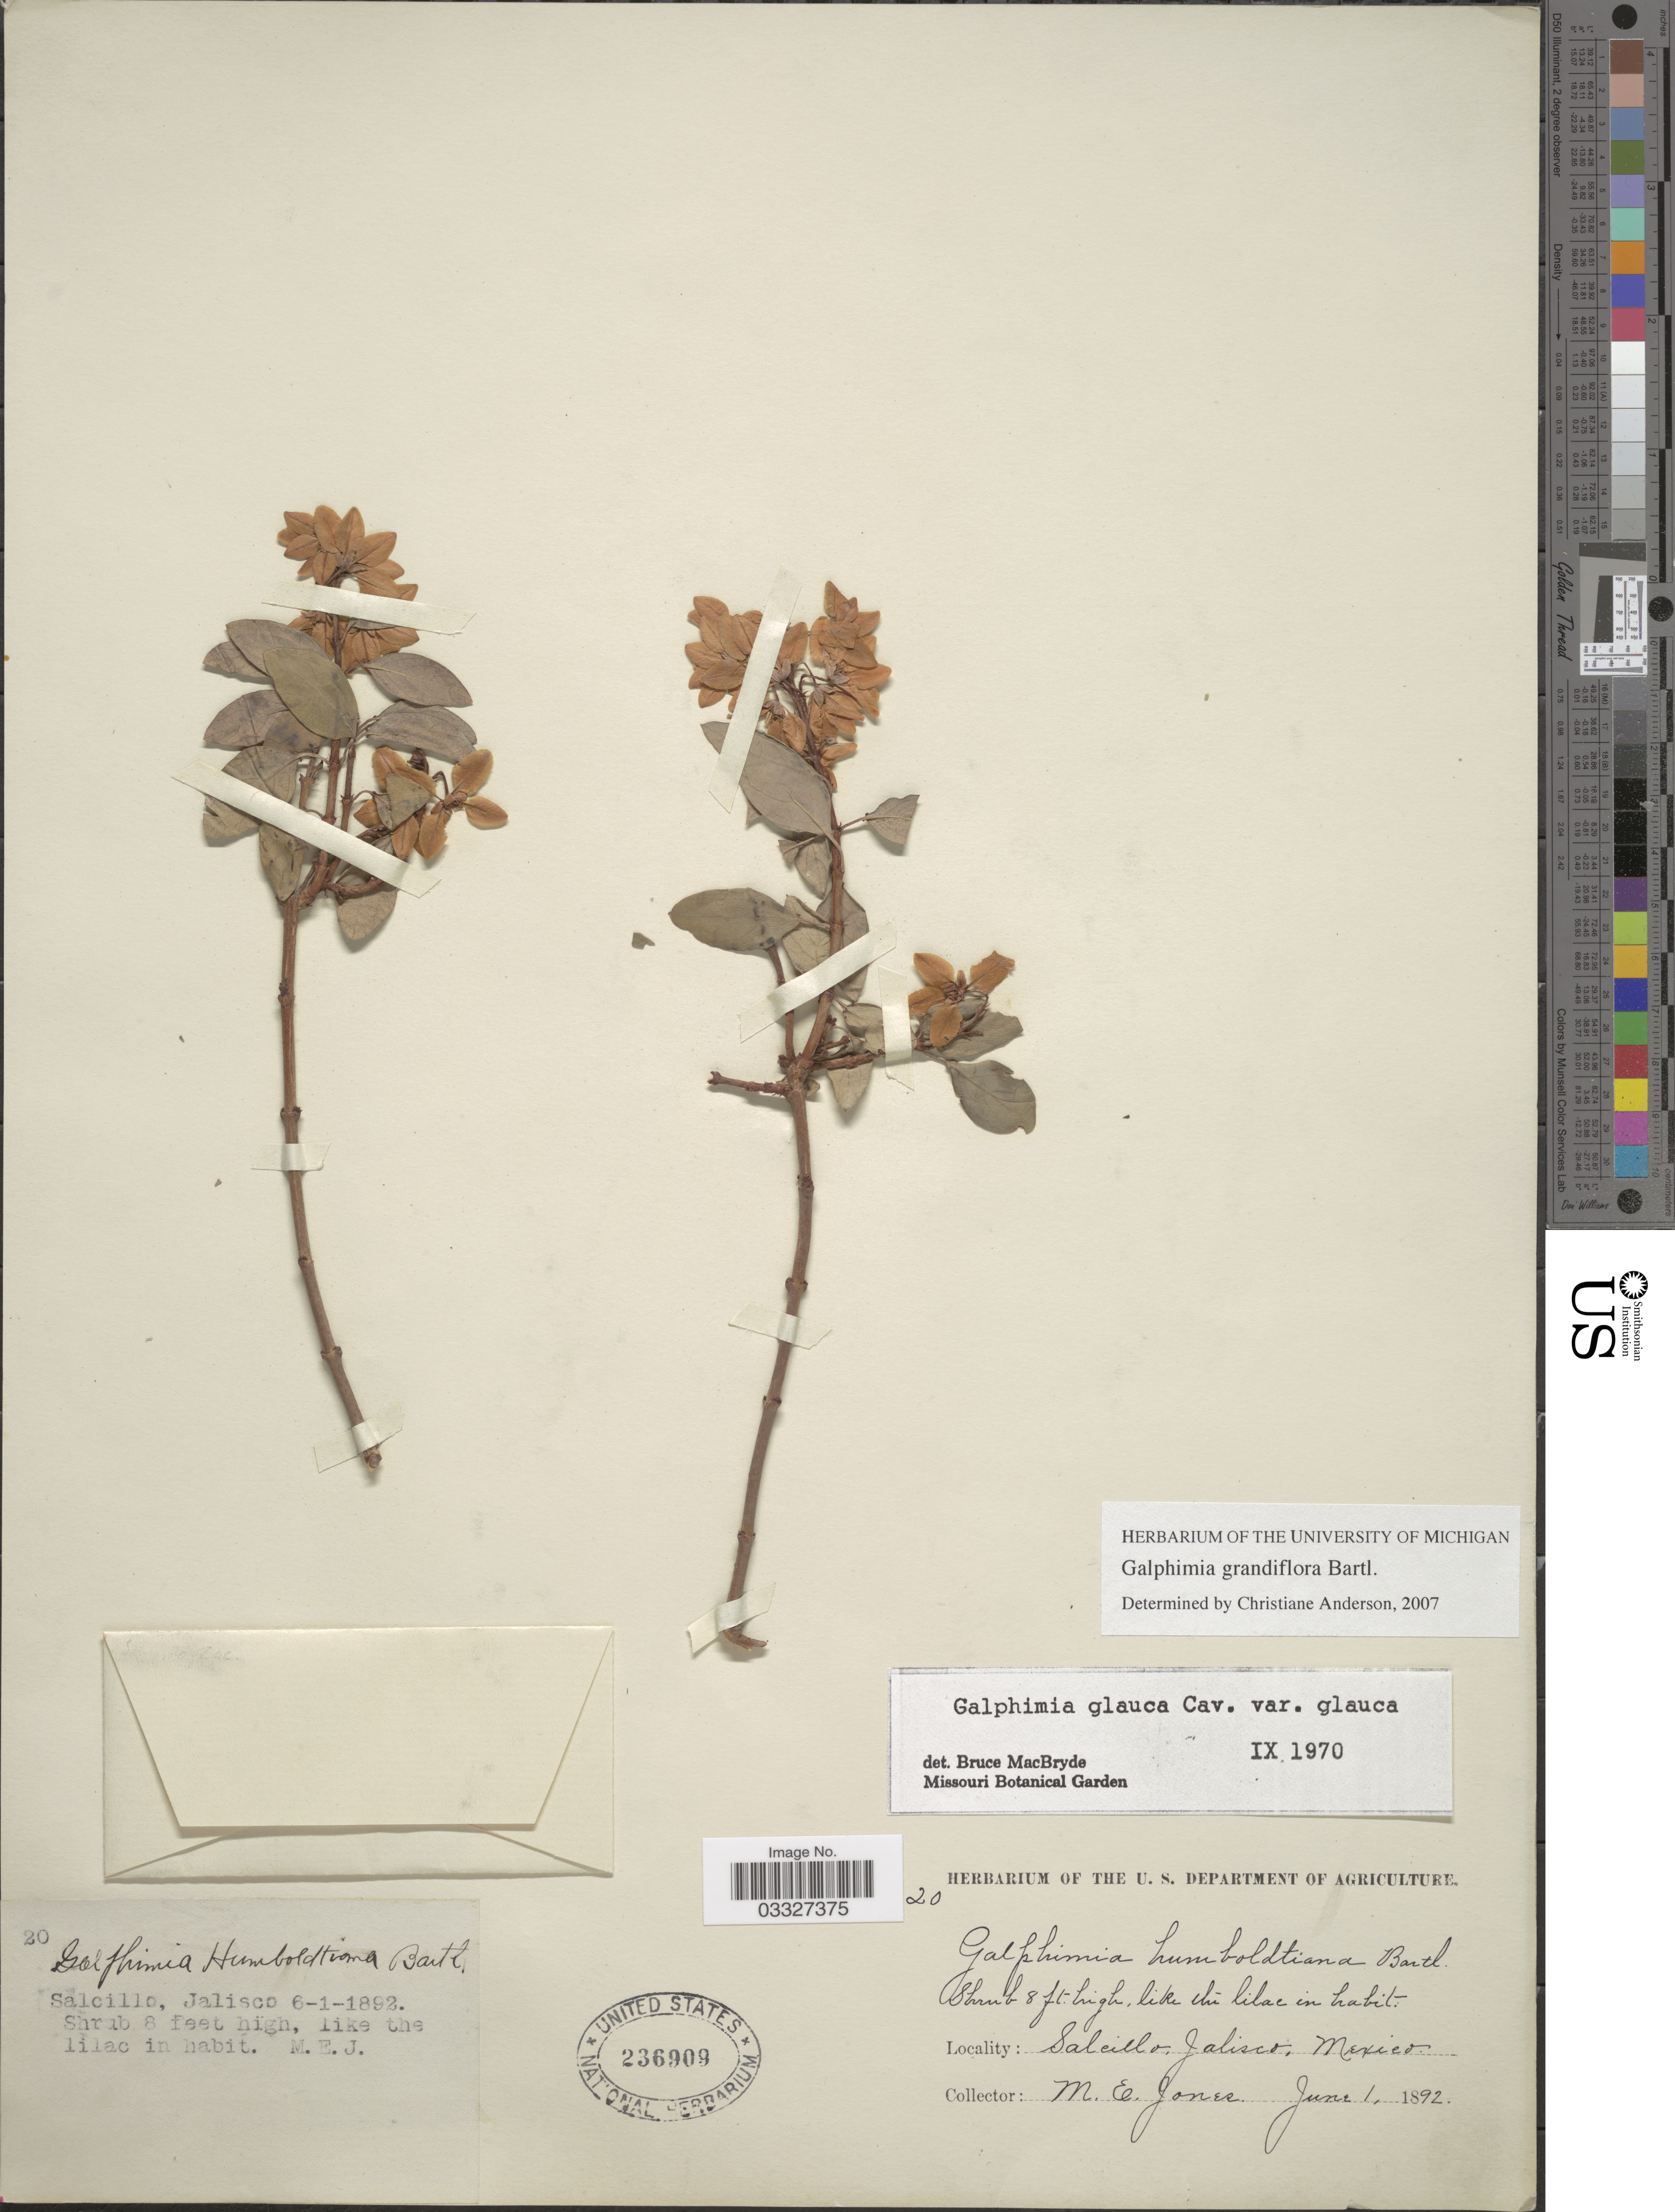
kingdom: Plantae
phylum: Tracheophyta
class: Magnoliopsida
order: Malpighiales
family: Malpighiaceae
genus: Galphimia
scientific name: Galphimia grandiflora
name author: Bartl.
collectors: M. E. Jones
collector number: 20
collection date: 1892-06-01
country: Mexico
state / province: Jalisco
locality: Salcillo.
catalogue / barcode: US 236909